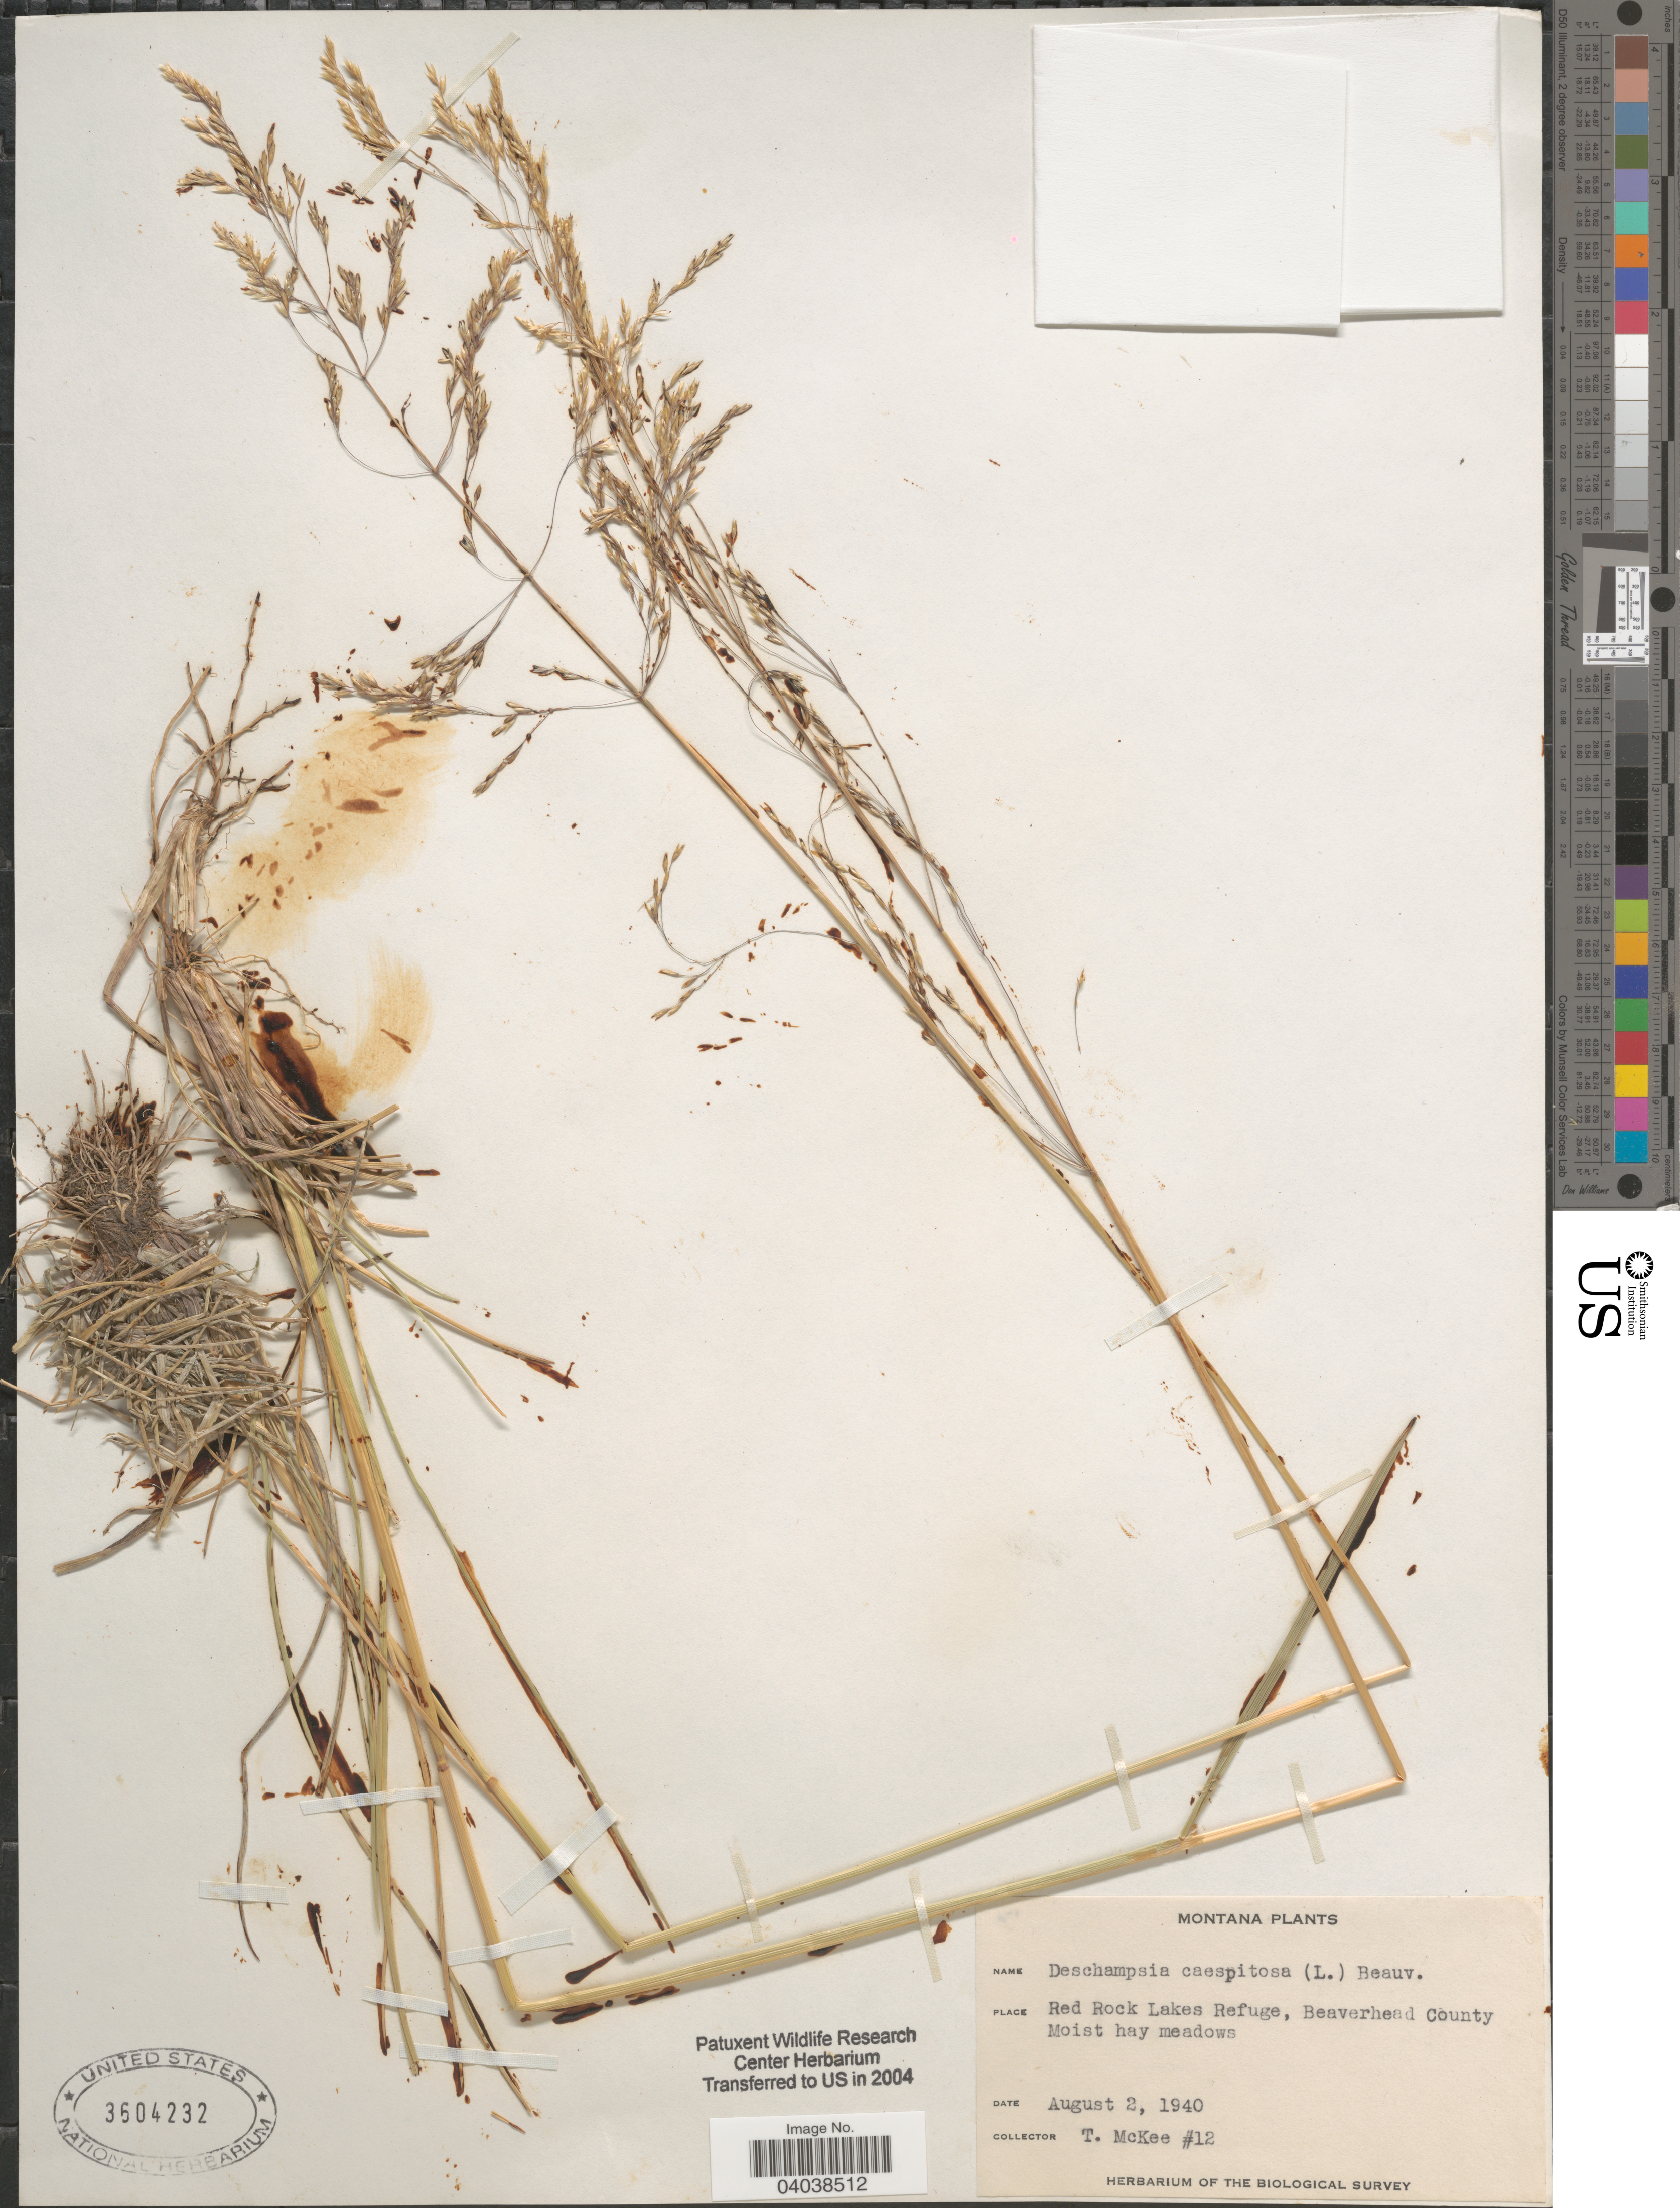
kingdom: Plantae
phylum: Tracheophyta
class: Liliopsida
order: Poales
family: Poaceae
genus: Deschampsia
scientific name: Deschampsia cespitosa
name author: (L.) P. Beauv.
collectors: T. McKee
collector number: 12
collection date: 1940-08-02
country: United States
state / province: Montana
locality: Red Rock Lakes Refuge, Beaverhead County.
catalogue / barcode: US 3604232